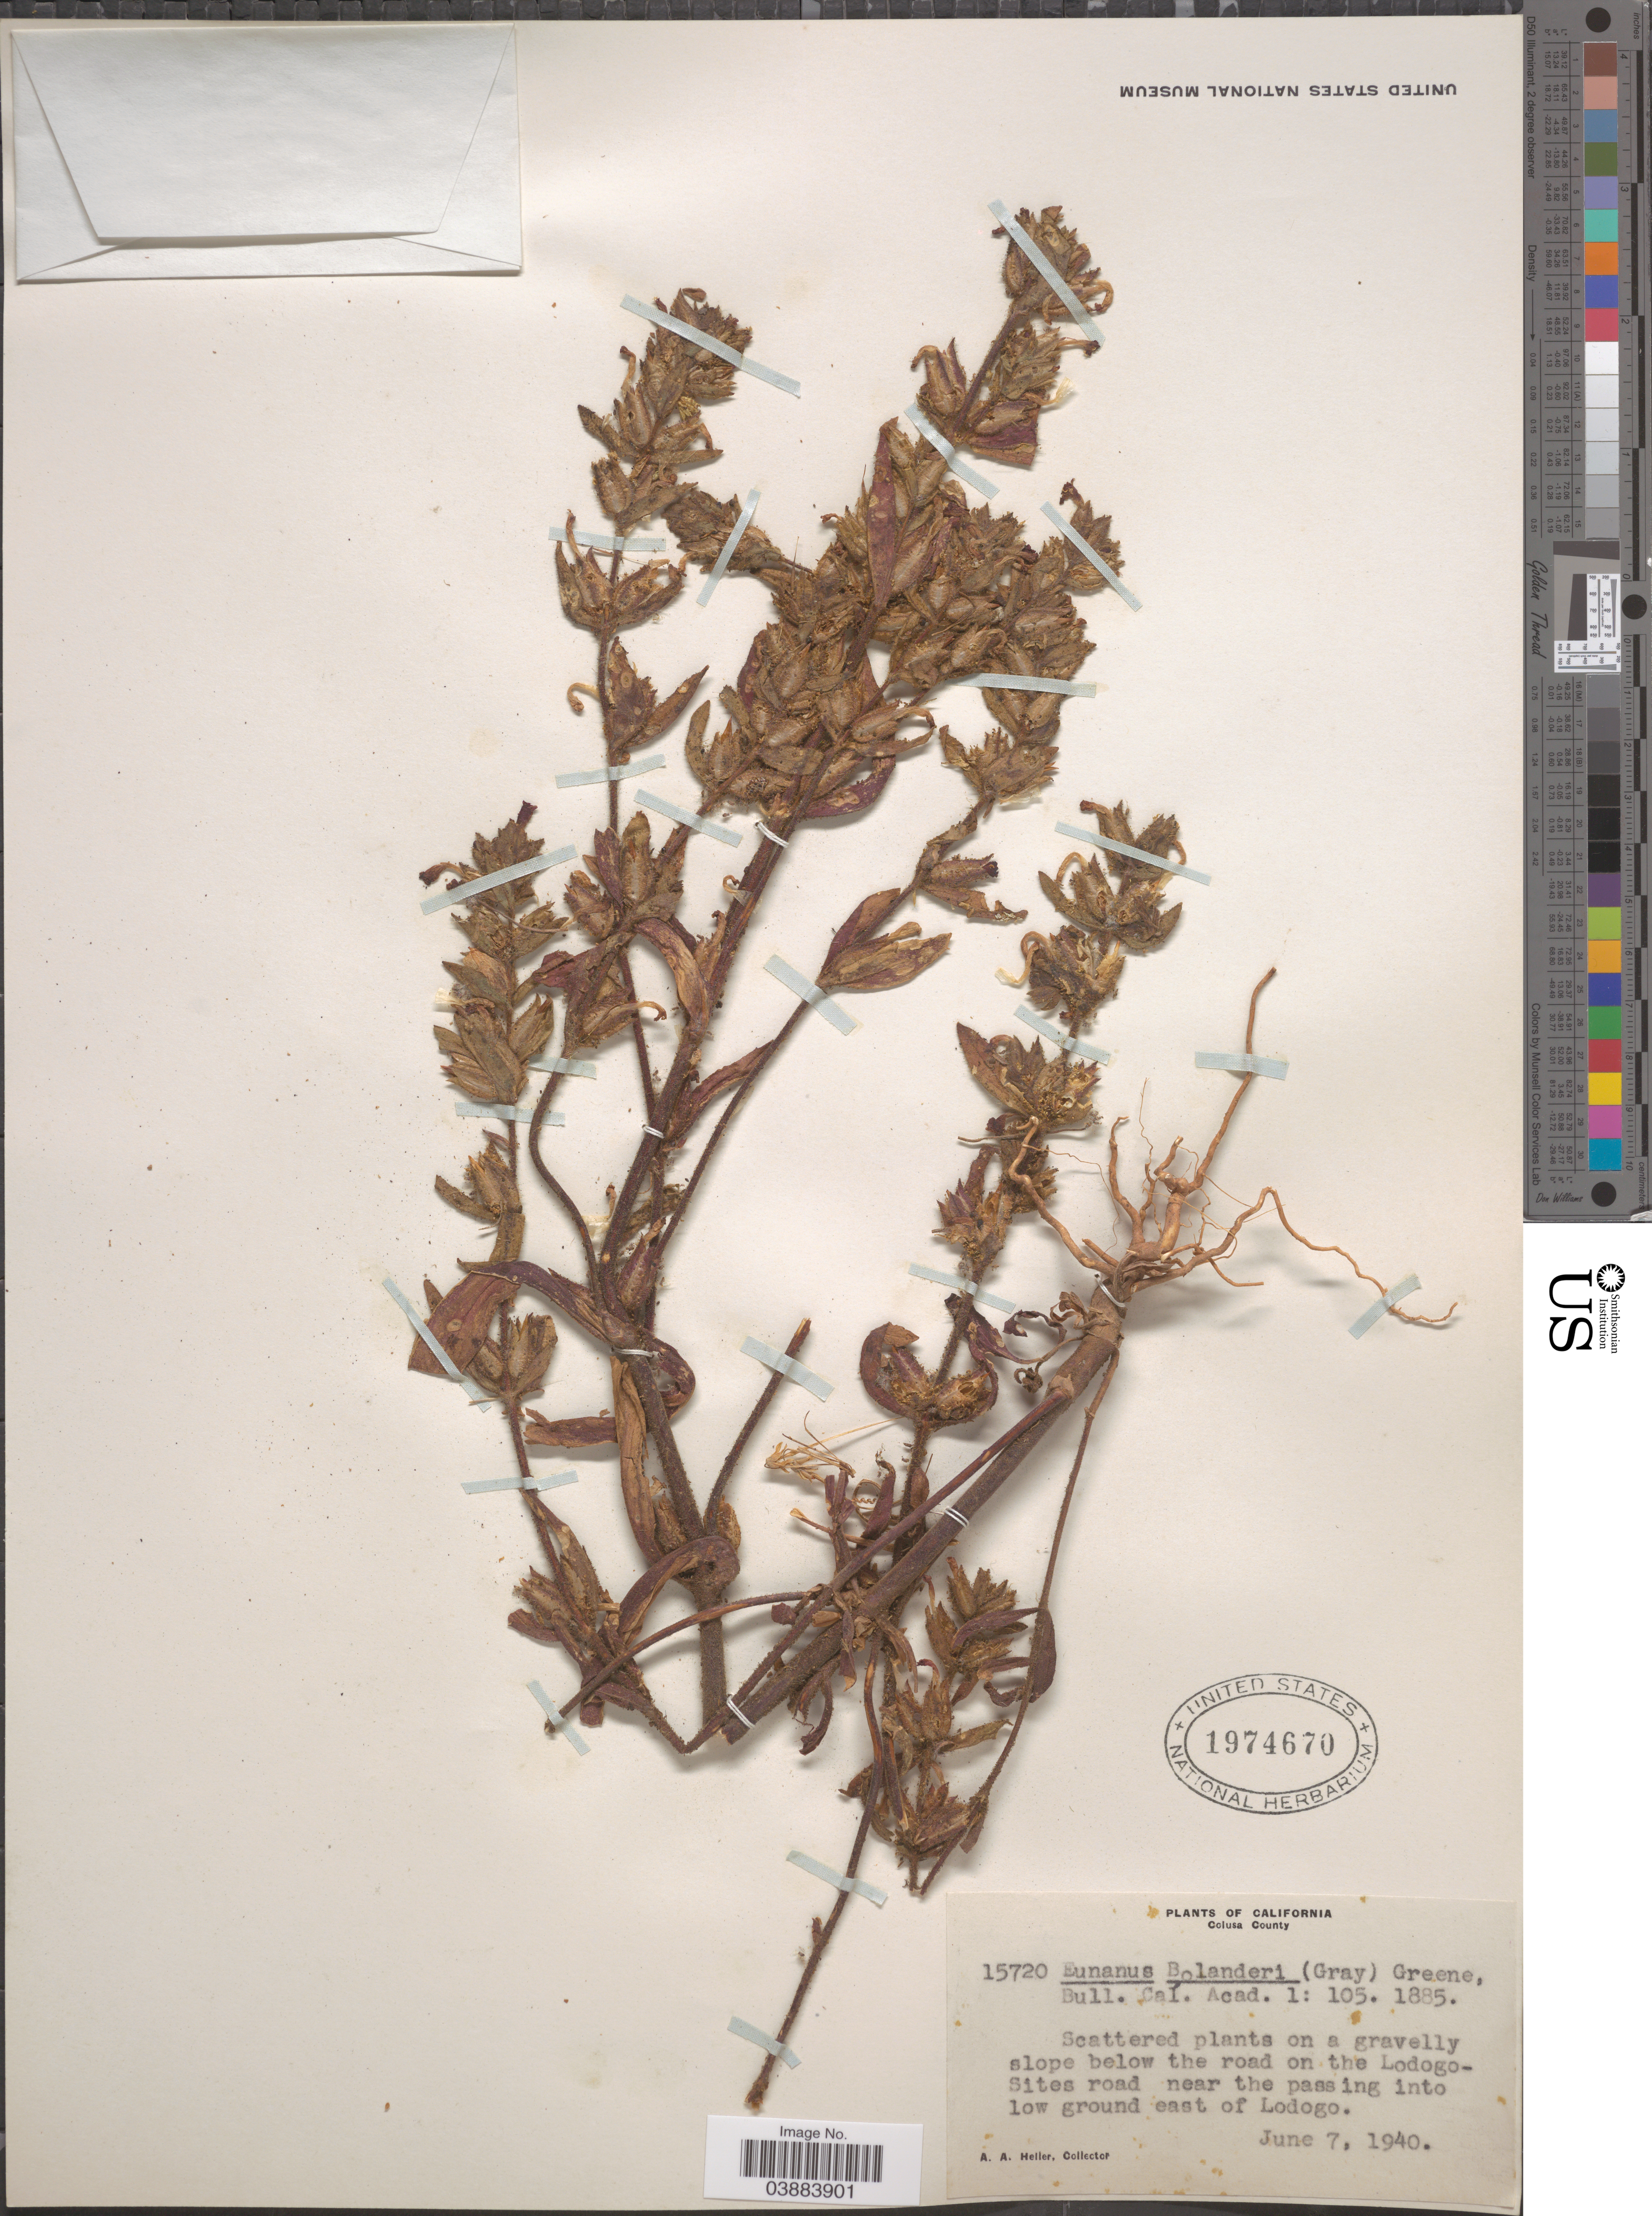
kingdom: Plantae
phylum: Tracheophyta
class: Magnoliopsida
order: Lamiales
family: Phrymaceae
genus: Eunanus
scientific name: Eunanus bolanderi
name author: (A. Gray) Greene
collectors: A. A. Heller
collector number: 15720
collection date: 1940-06-07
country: United States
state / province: California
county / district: Colusa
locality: Colusa County. On a gravelly slope below the road on the Lodogo-Sites road near the passing into low ground east of Lodogo.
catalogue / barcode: US 1974670